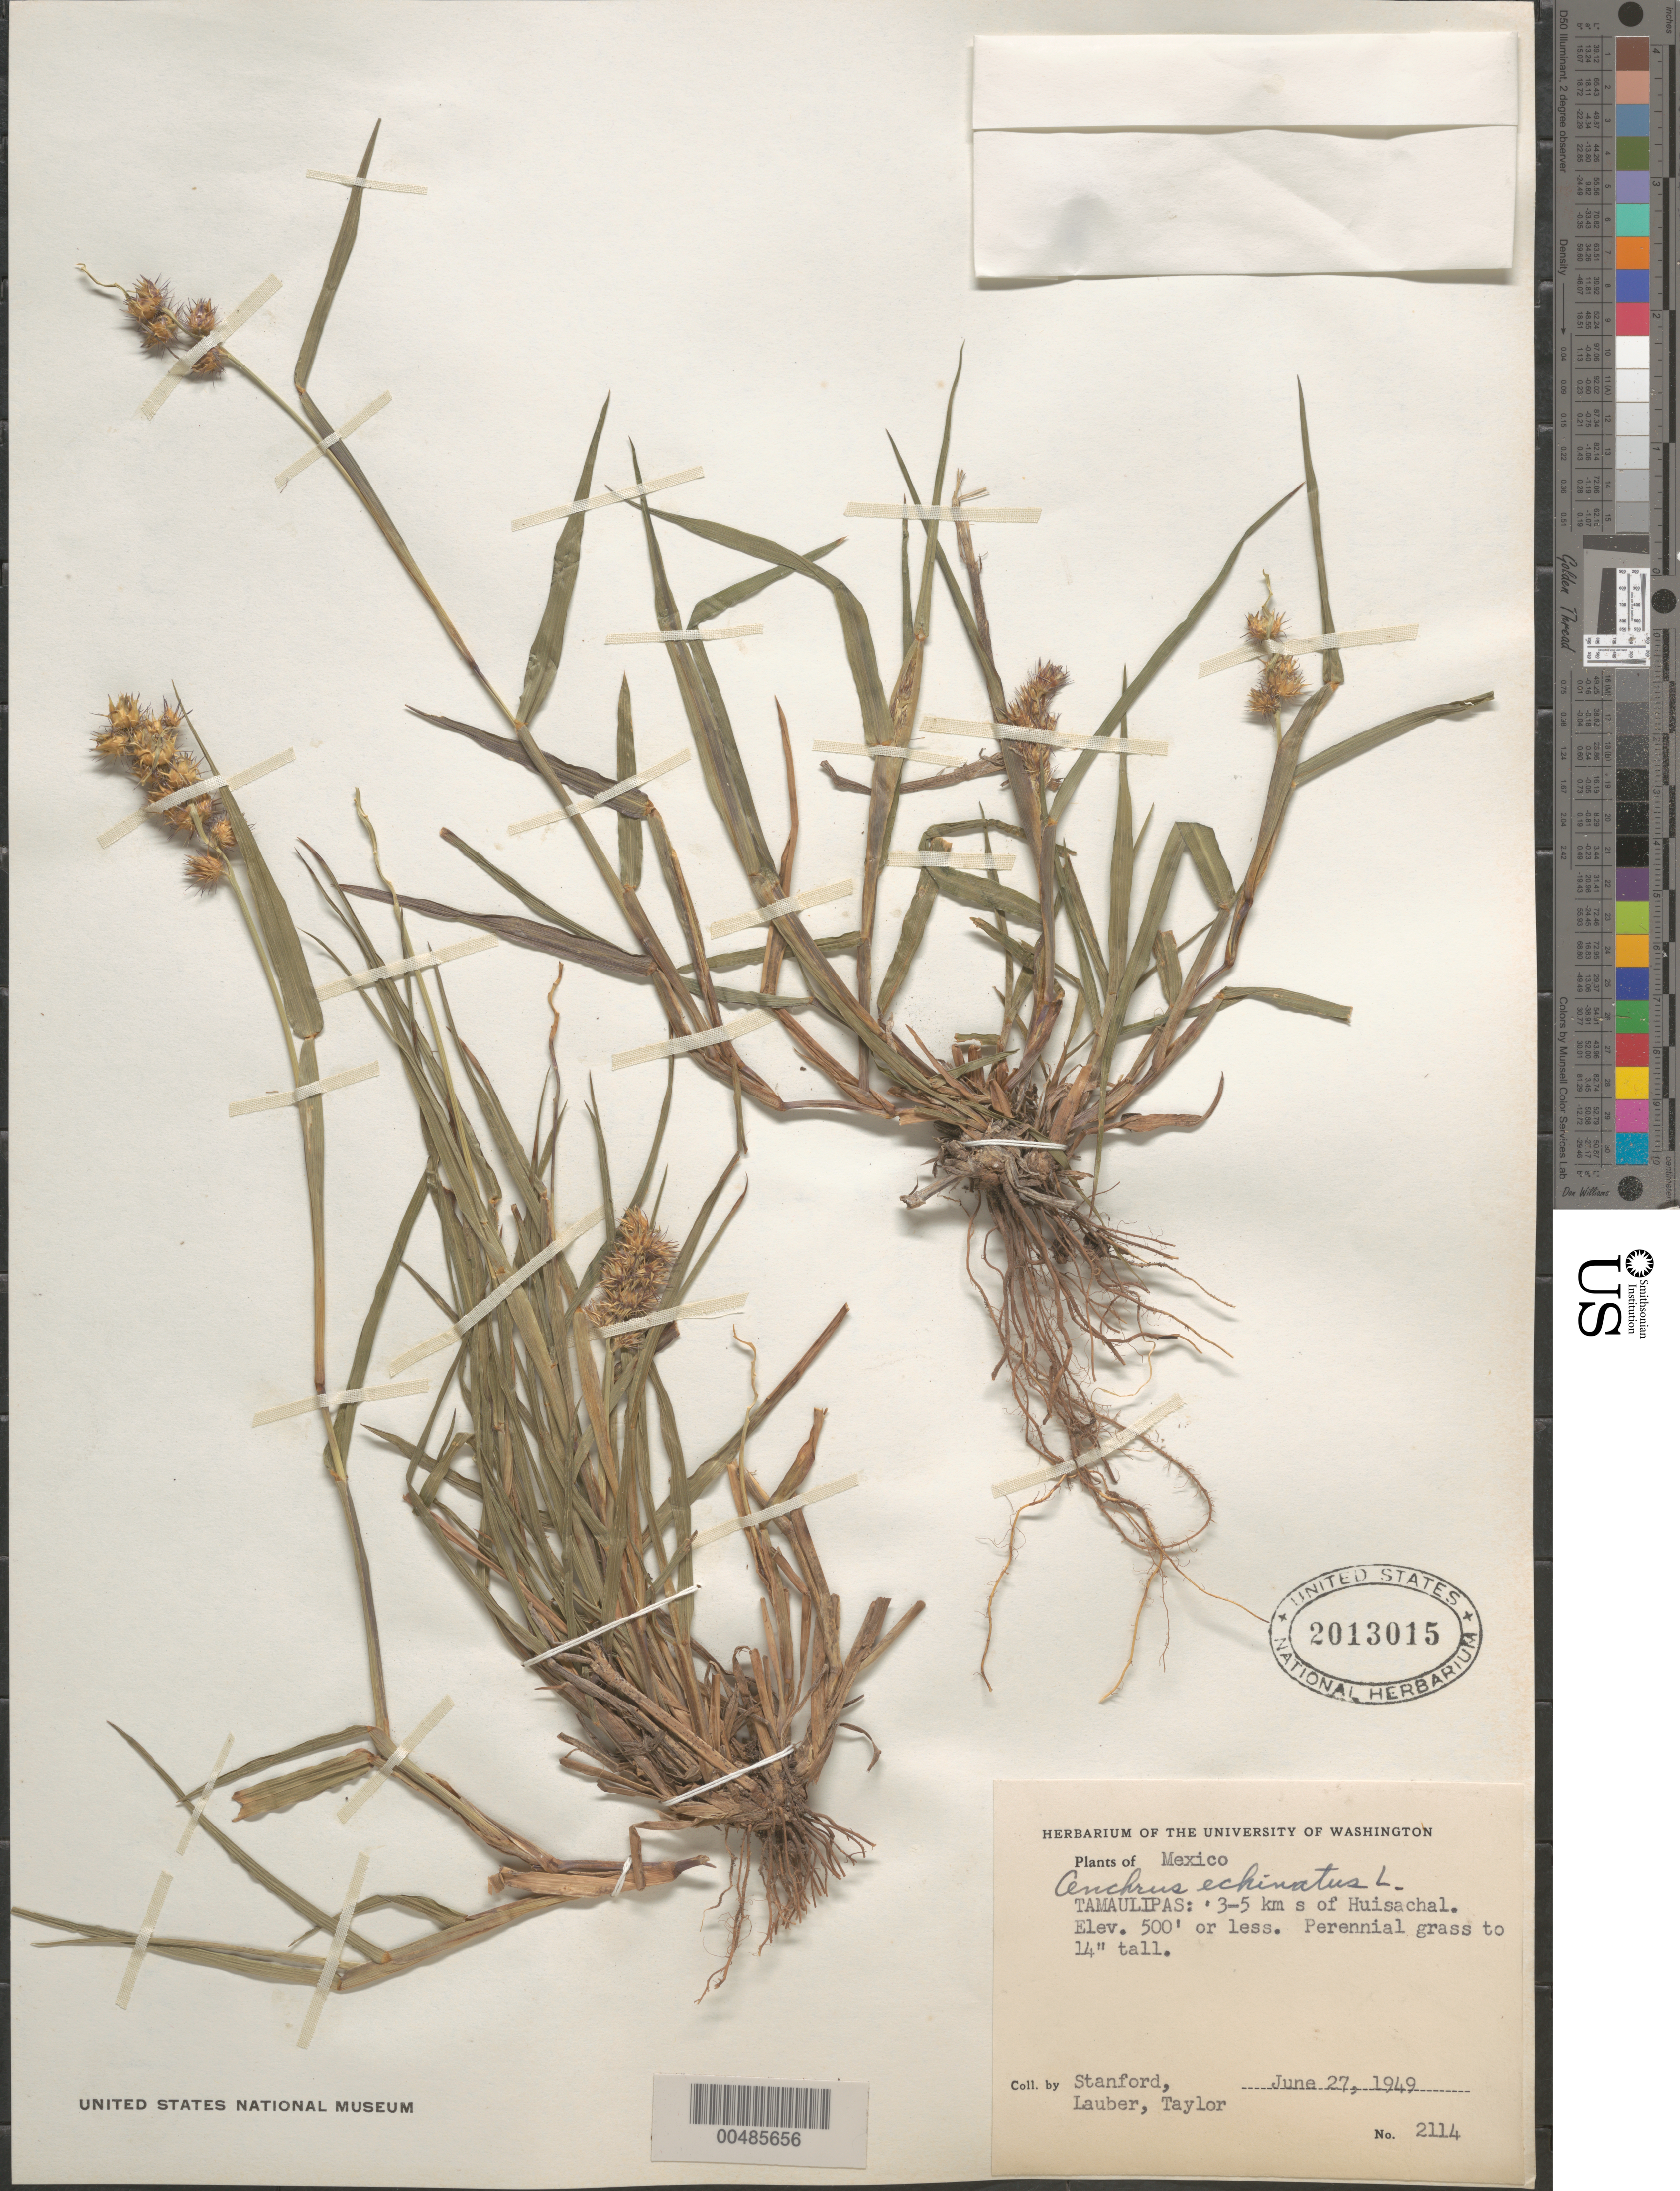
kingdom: Plantae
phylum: Tracheophyta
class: Liliopsida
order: Poales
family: Poaceae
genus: Cenchrus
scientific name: Cenchrus echinatus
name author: L.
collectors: -. Stanford, -. Lauber & -- Taylor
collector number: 2114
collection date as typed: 27 Jun 1949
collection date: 1949-06-27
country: Mexico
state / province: Tamaulipas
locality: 3-5 km S of Huisachal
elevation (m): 0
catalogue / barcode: US 2013015